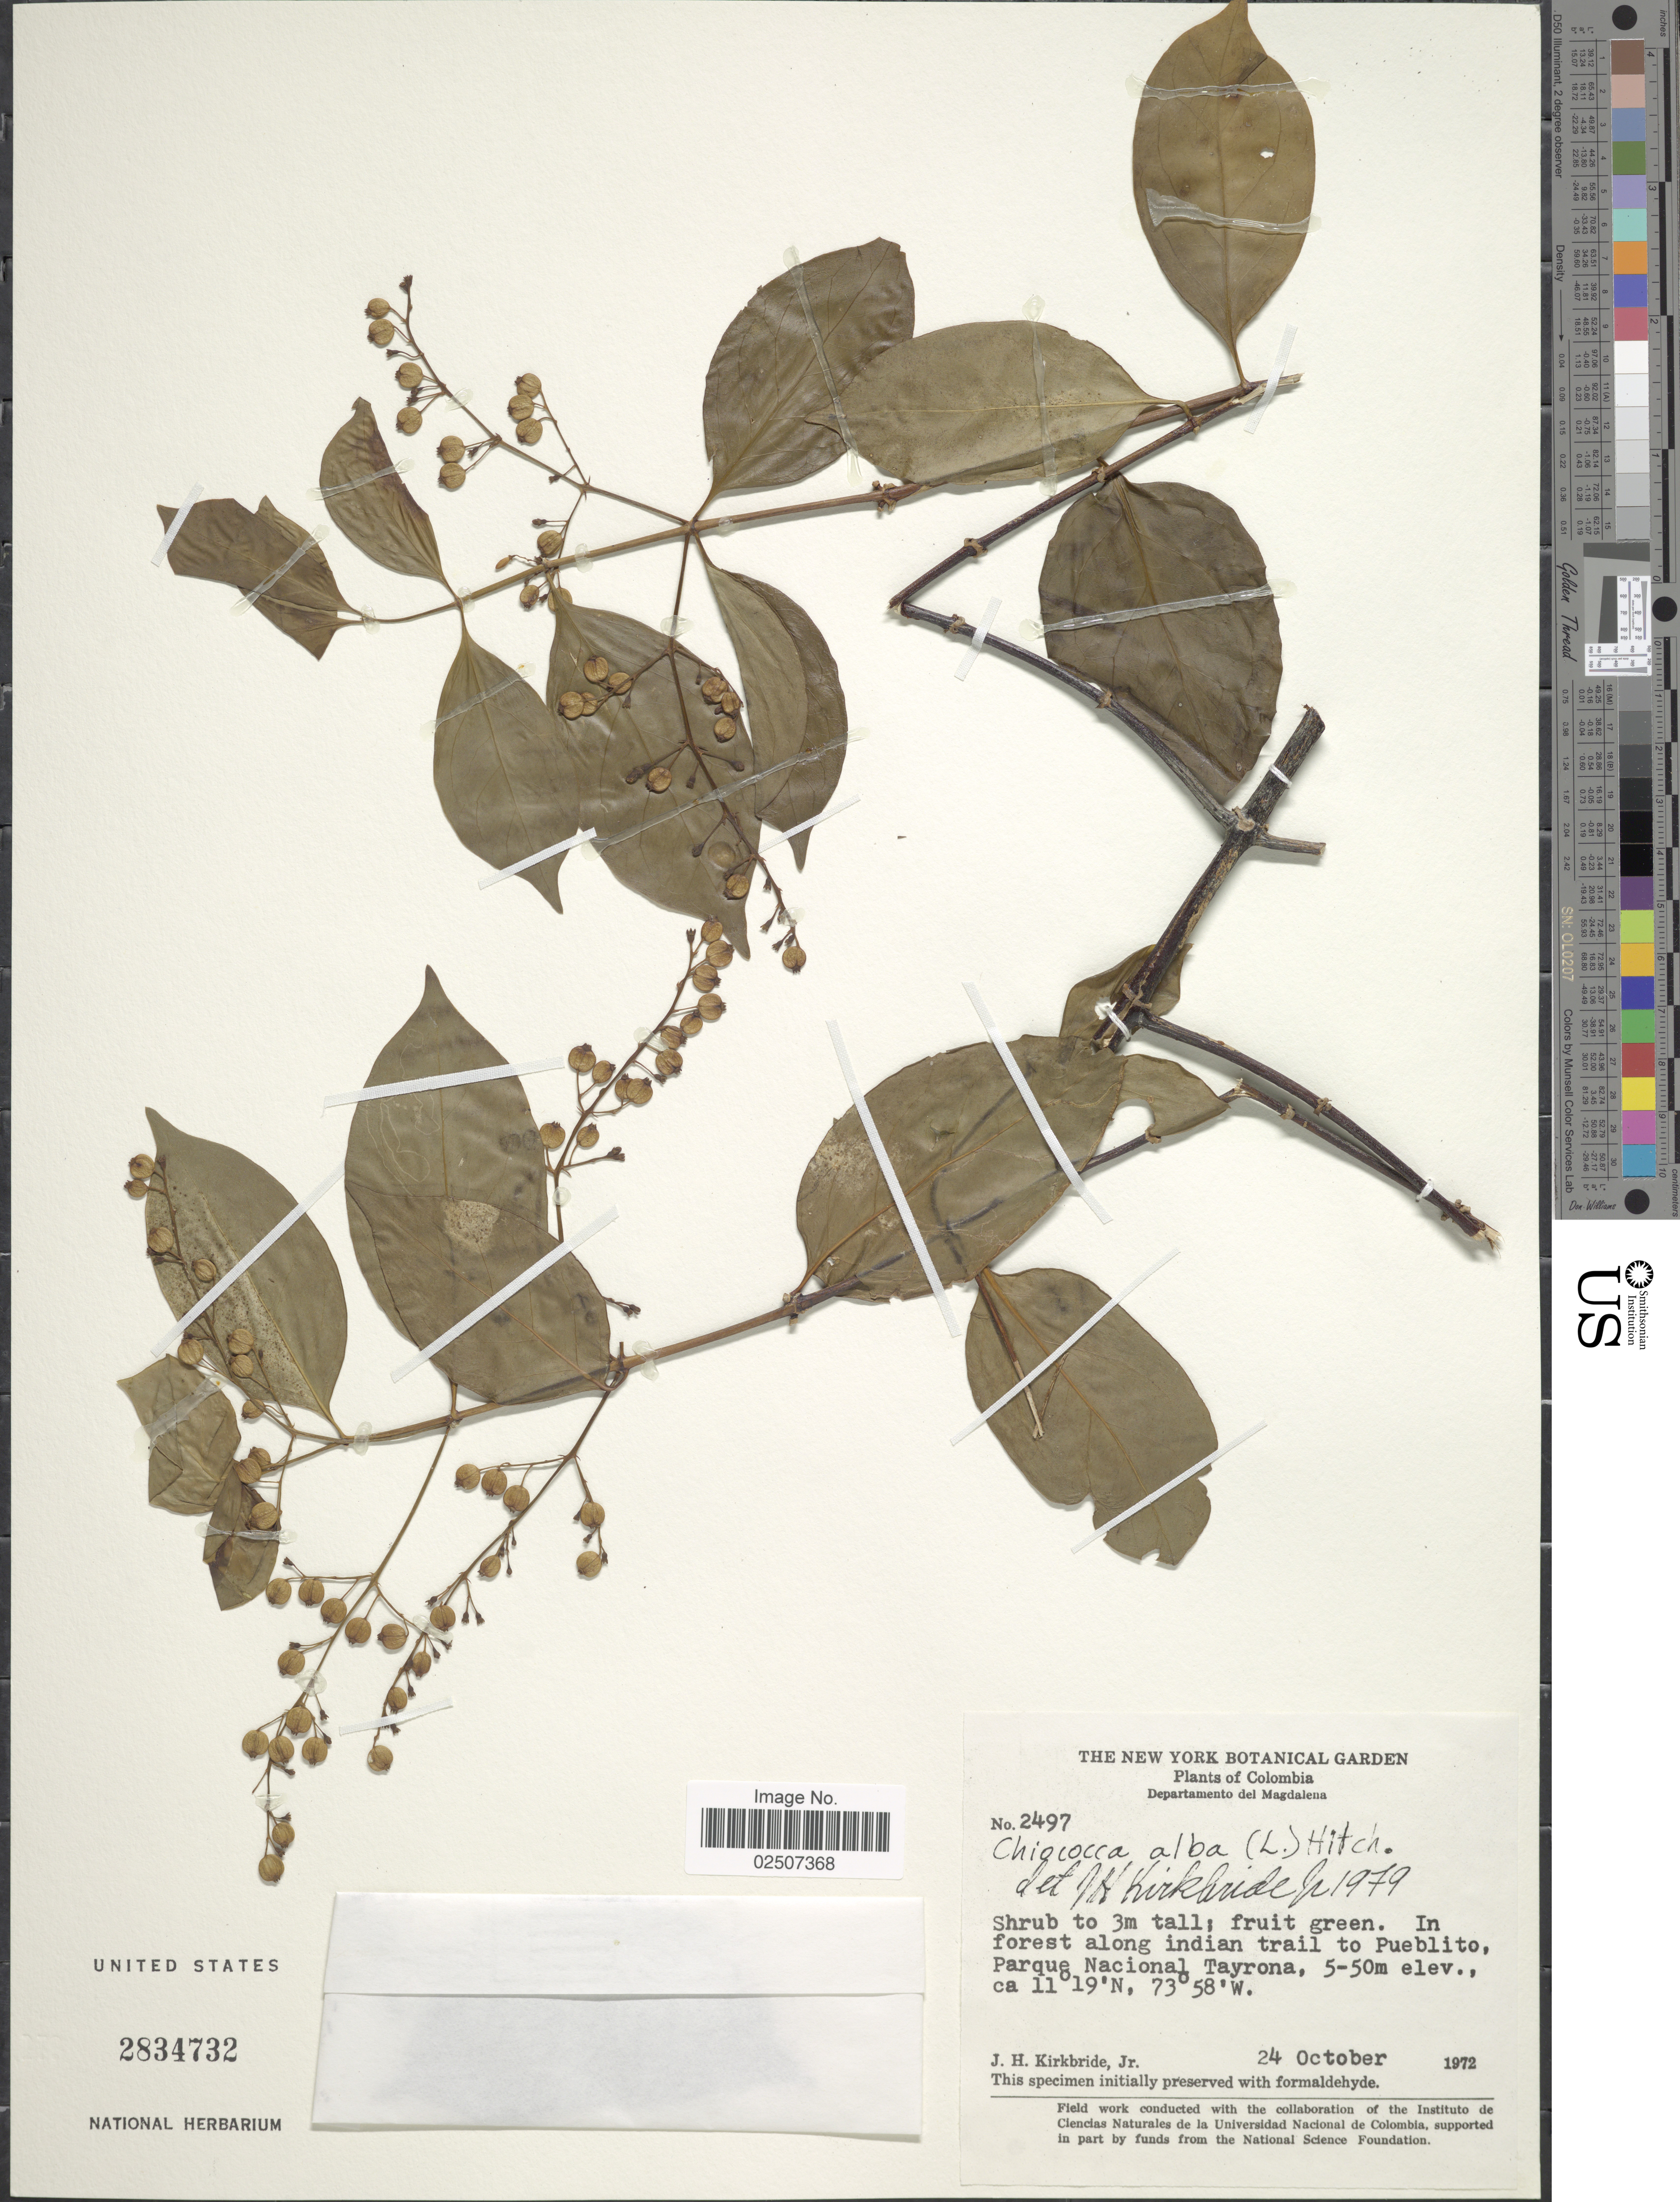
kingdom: Plantae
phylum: Tracheophyta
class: Magnoliopsida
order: Gentianales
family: Rubiaceae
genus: Chiococca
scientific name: Chiococca alba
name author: (L.) Hitchc.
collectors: J. H. Kirkbride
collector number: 2497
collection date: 1972-10-24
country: Colombia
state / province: Magdalena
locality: Departamento del Magdalena. In forest along indian trail to Pueblito, Parque Nacional Tayrona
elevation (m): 5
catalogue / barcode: US 2834732